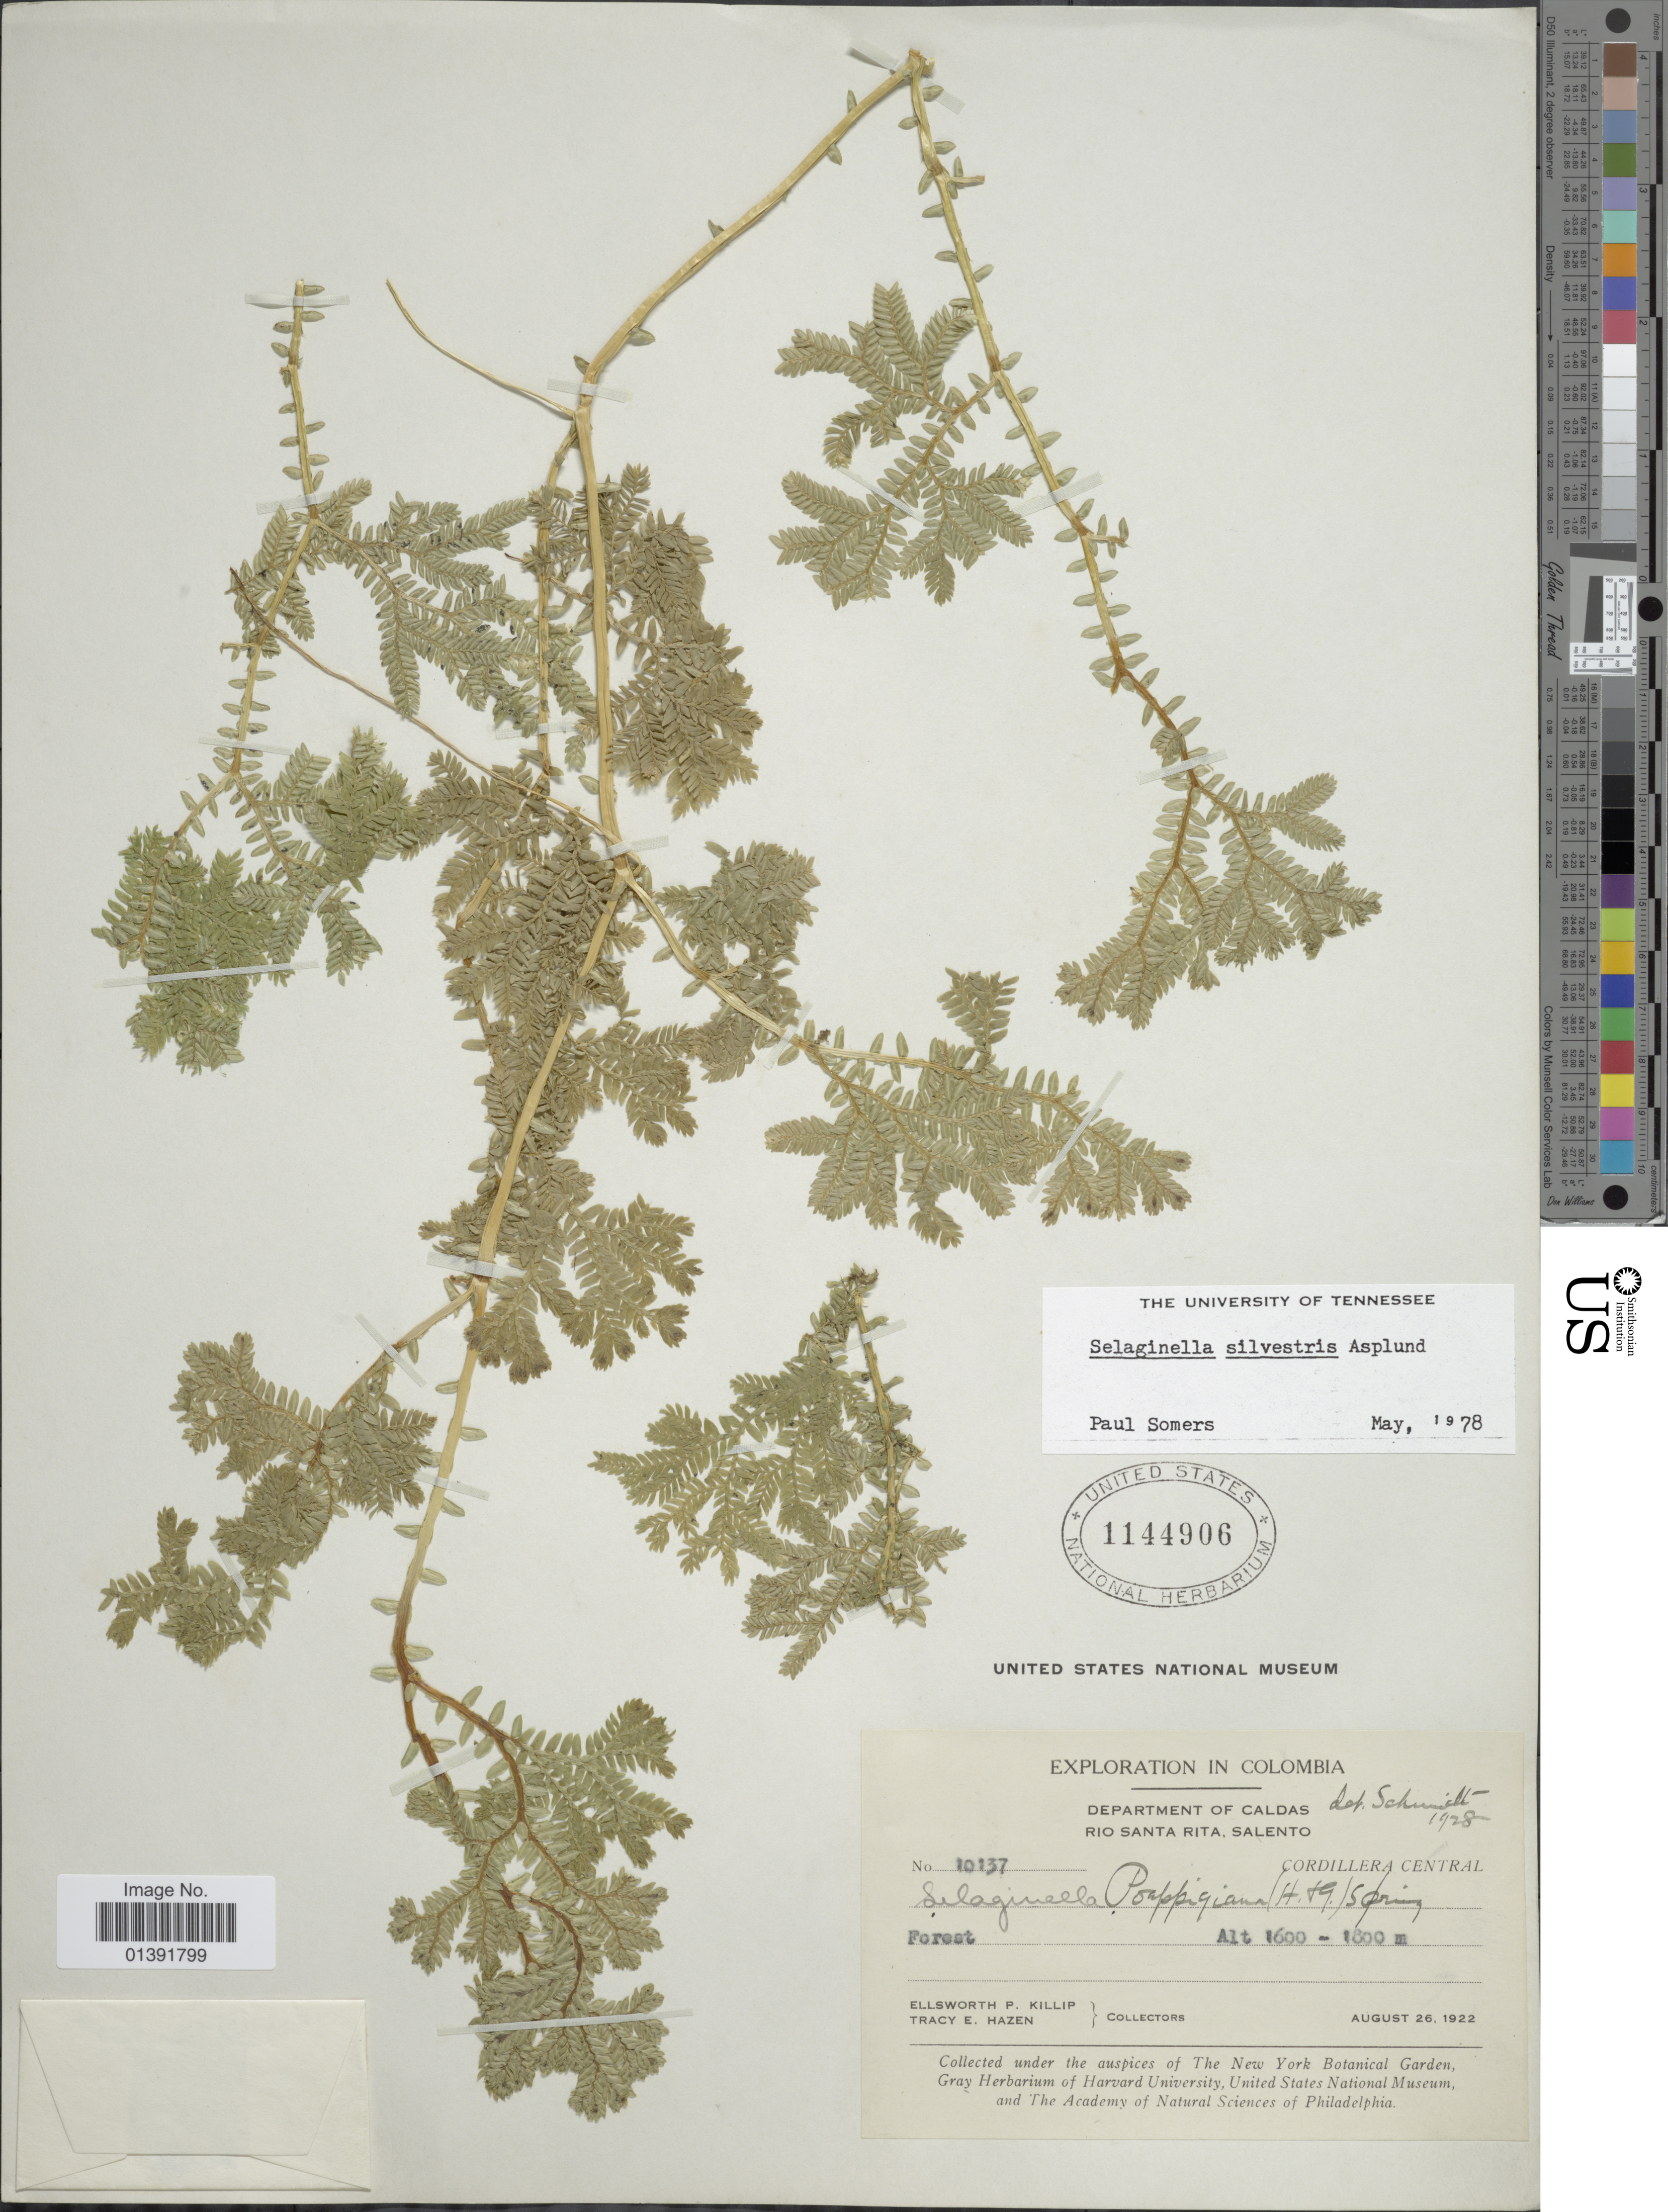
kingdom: Plantae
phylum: Tracheophyta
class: Lycopodiopsida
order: Selaginellales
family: Selaginellaceae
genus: Selaginella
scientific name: Selaginella silvestris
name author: Aspl.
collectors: E. P. Killip & T. E. Hazen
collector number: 10137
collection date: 1922-08-26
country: Colombia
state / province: Caldas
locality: Rio Santa Rita, Salento, Cordillera Central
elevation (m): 1600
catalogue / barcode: US 1144906